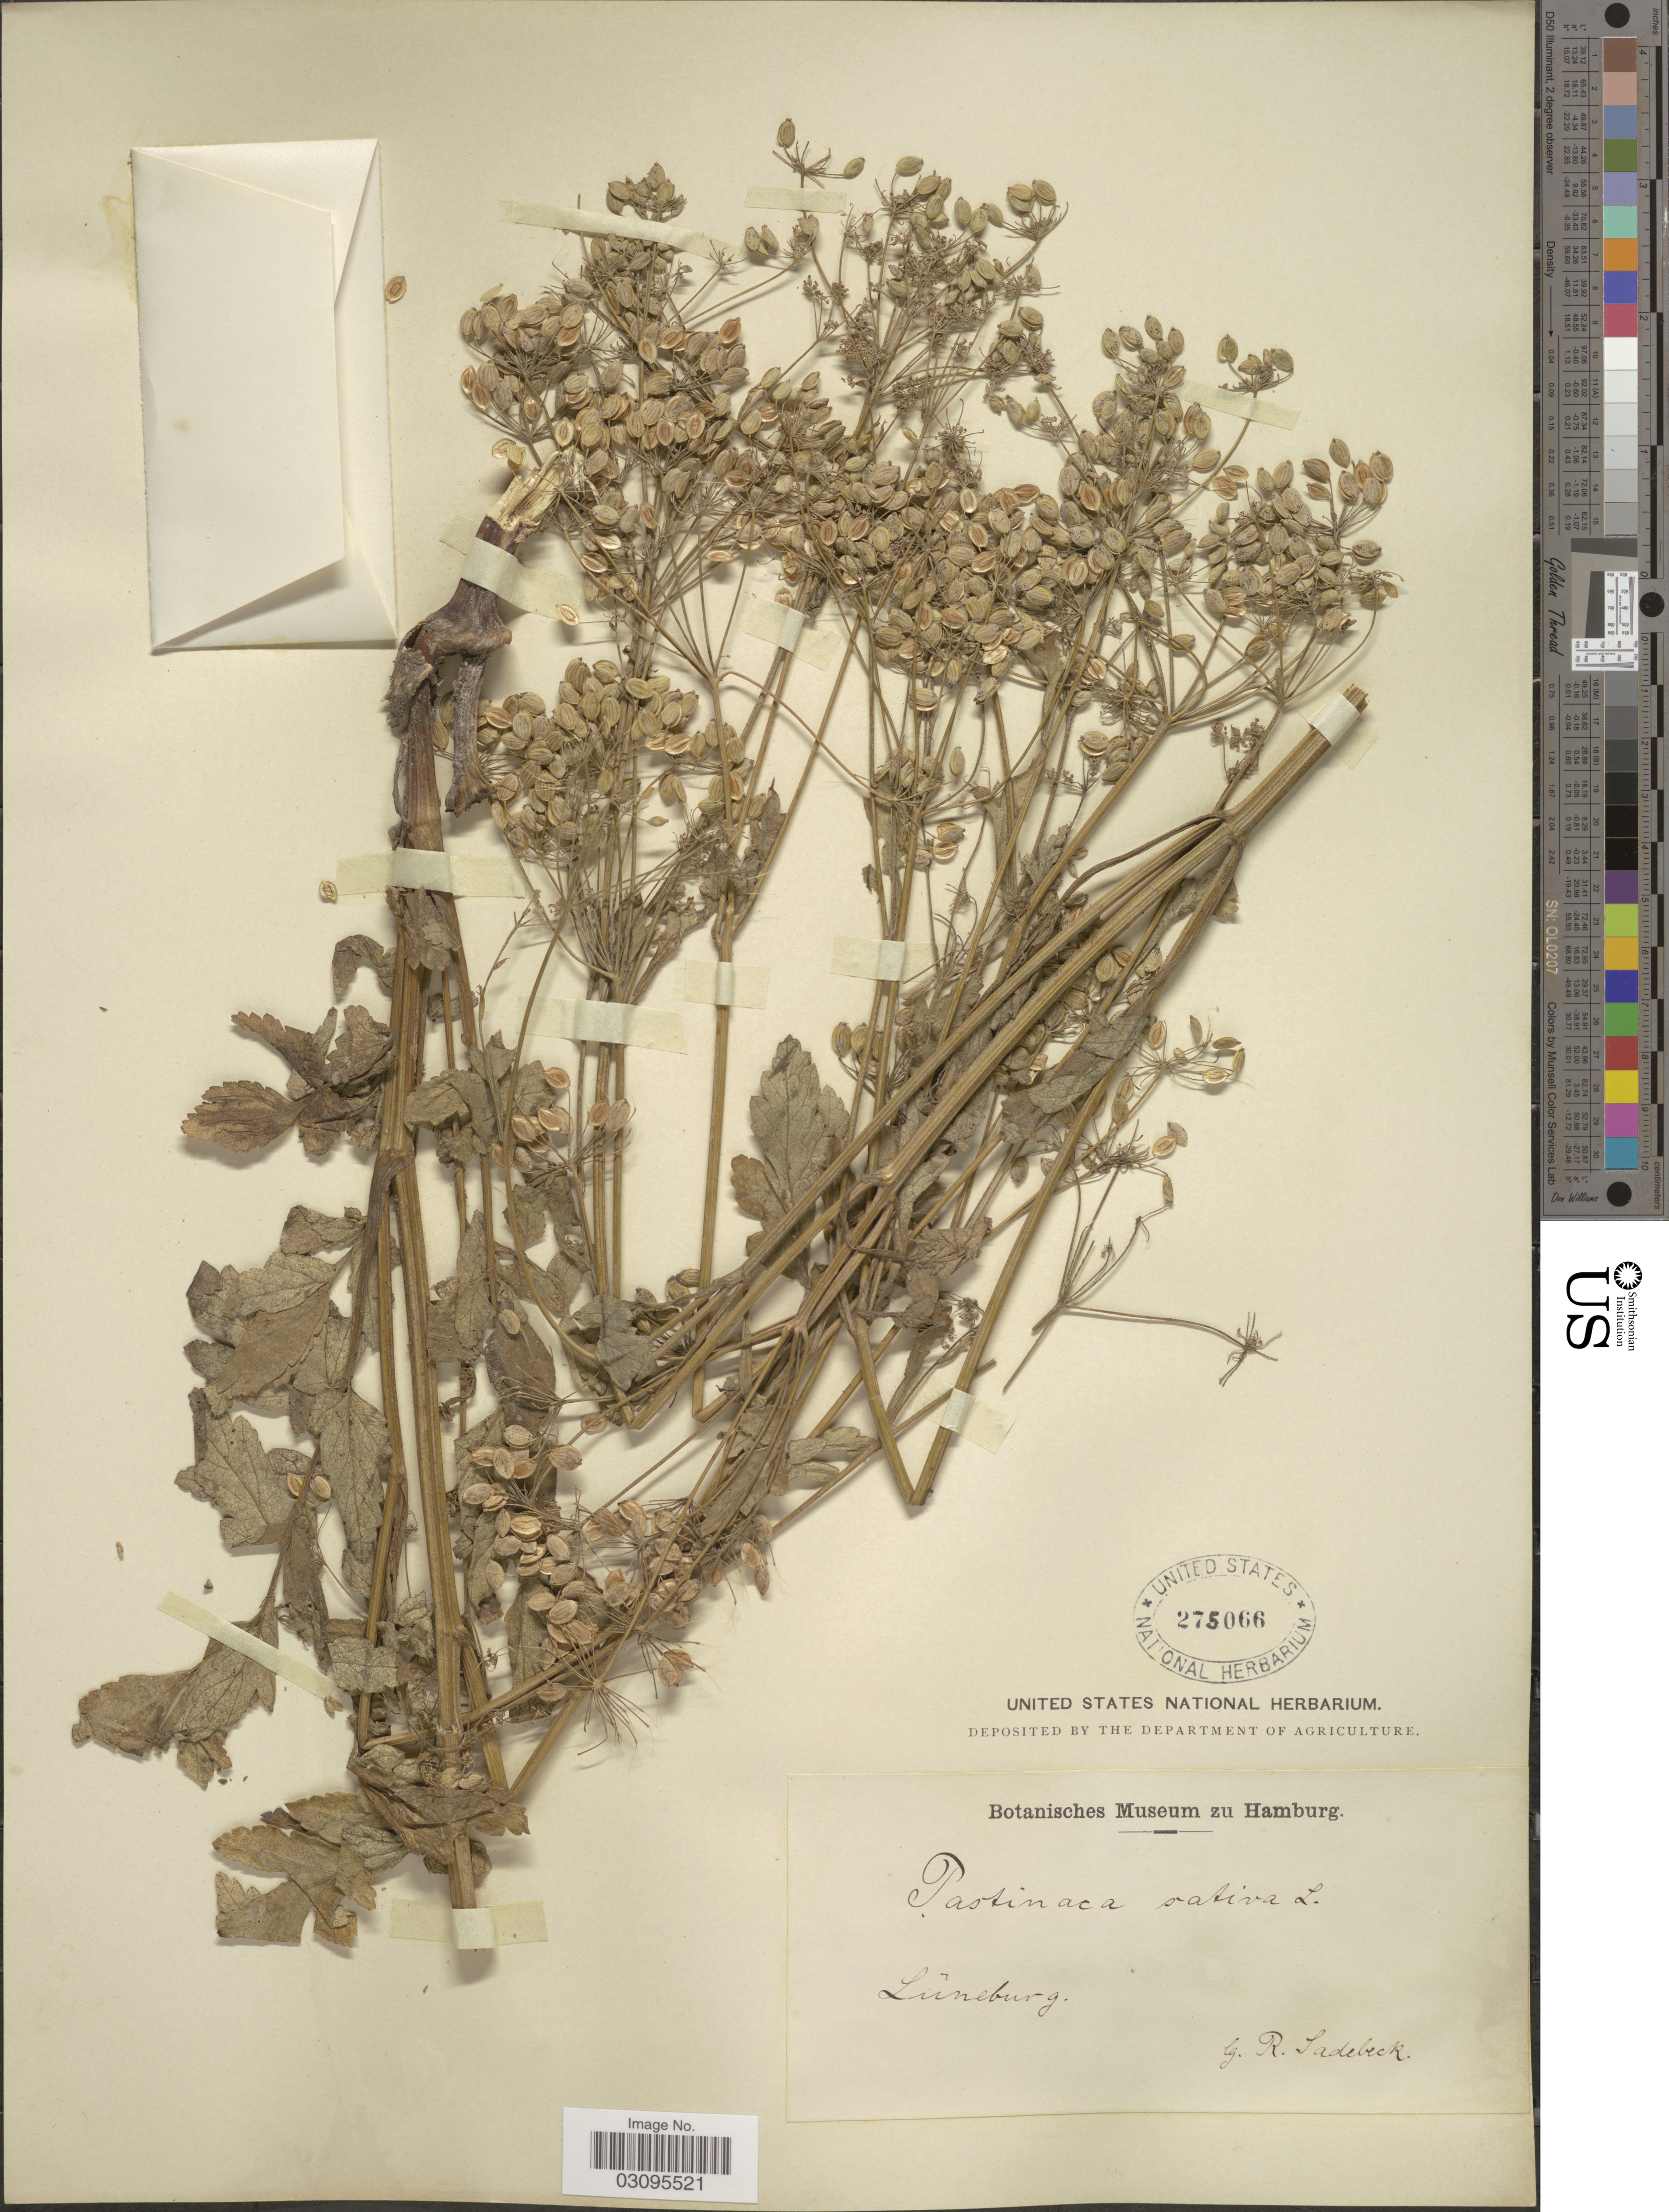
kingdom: Plantae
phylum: Tracheophyta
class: Magnoliopsida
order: Apiales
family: Apiaceae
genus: Pastinaca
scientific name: Pastinaca sativa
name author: L.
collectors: R. Sadebeck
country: Germany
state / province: Niedersachsen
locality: Luneburg.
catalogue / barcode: US 275066